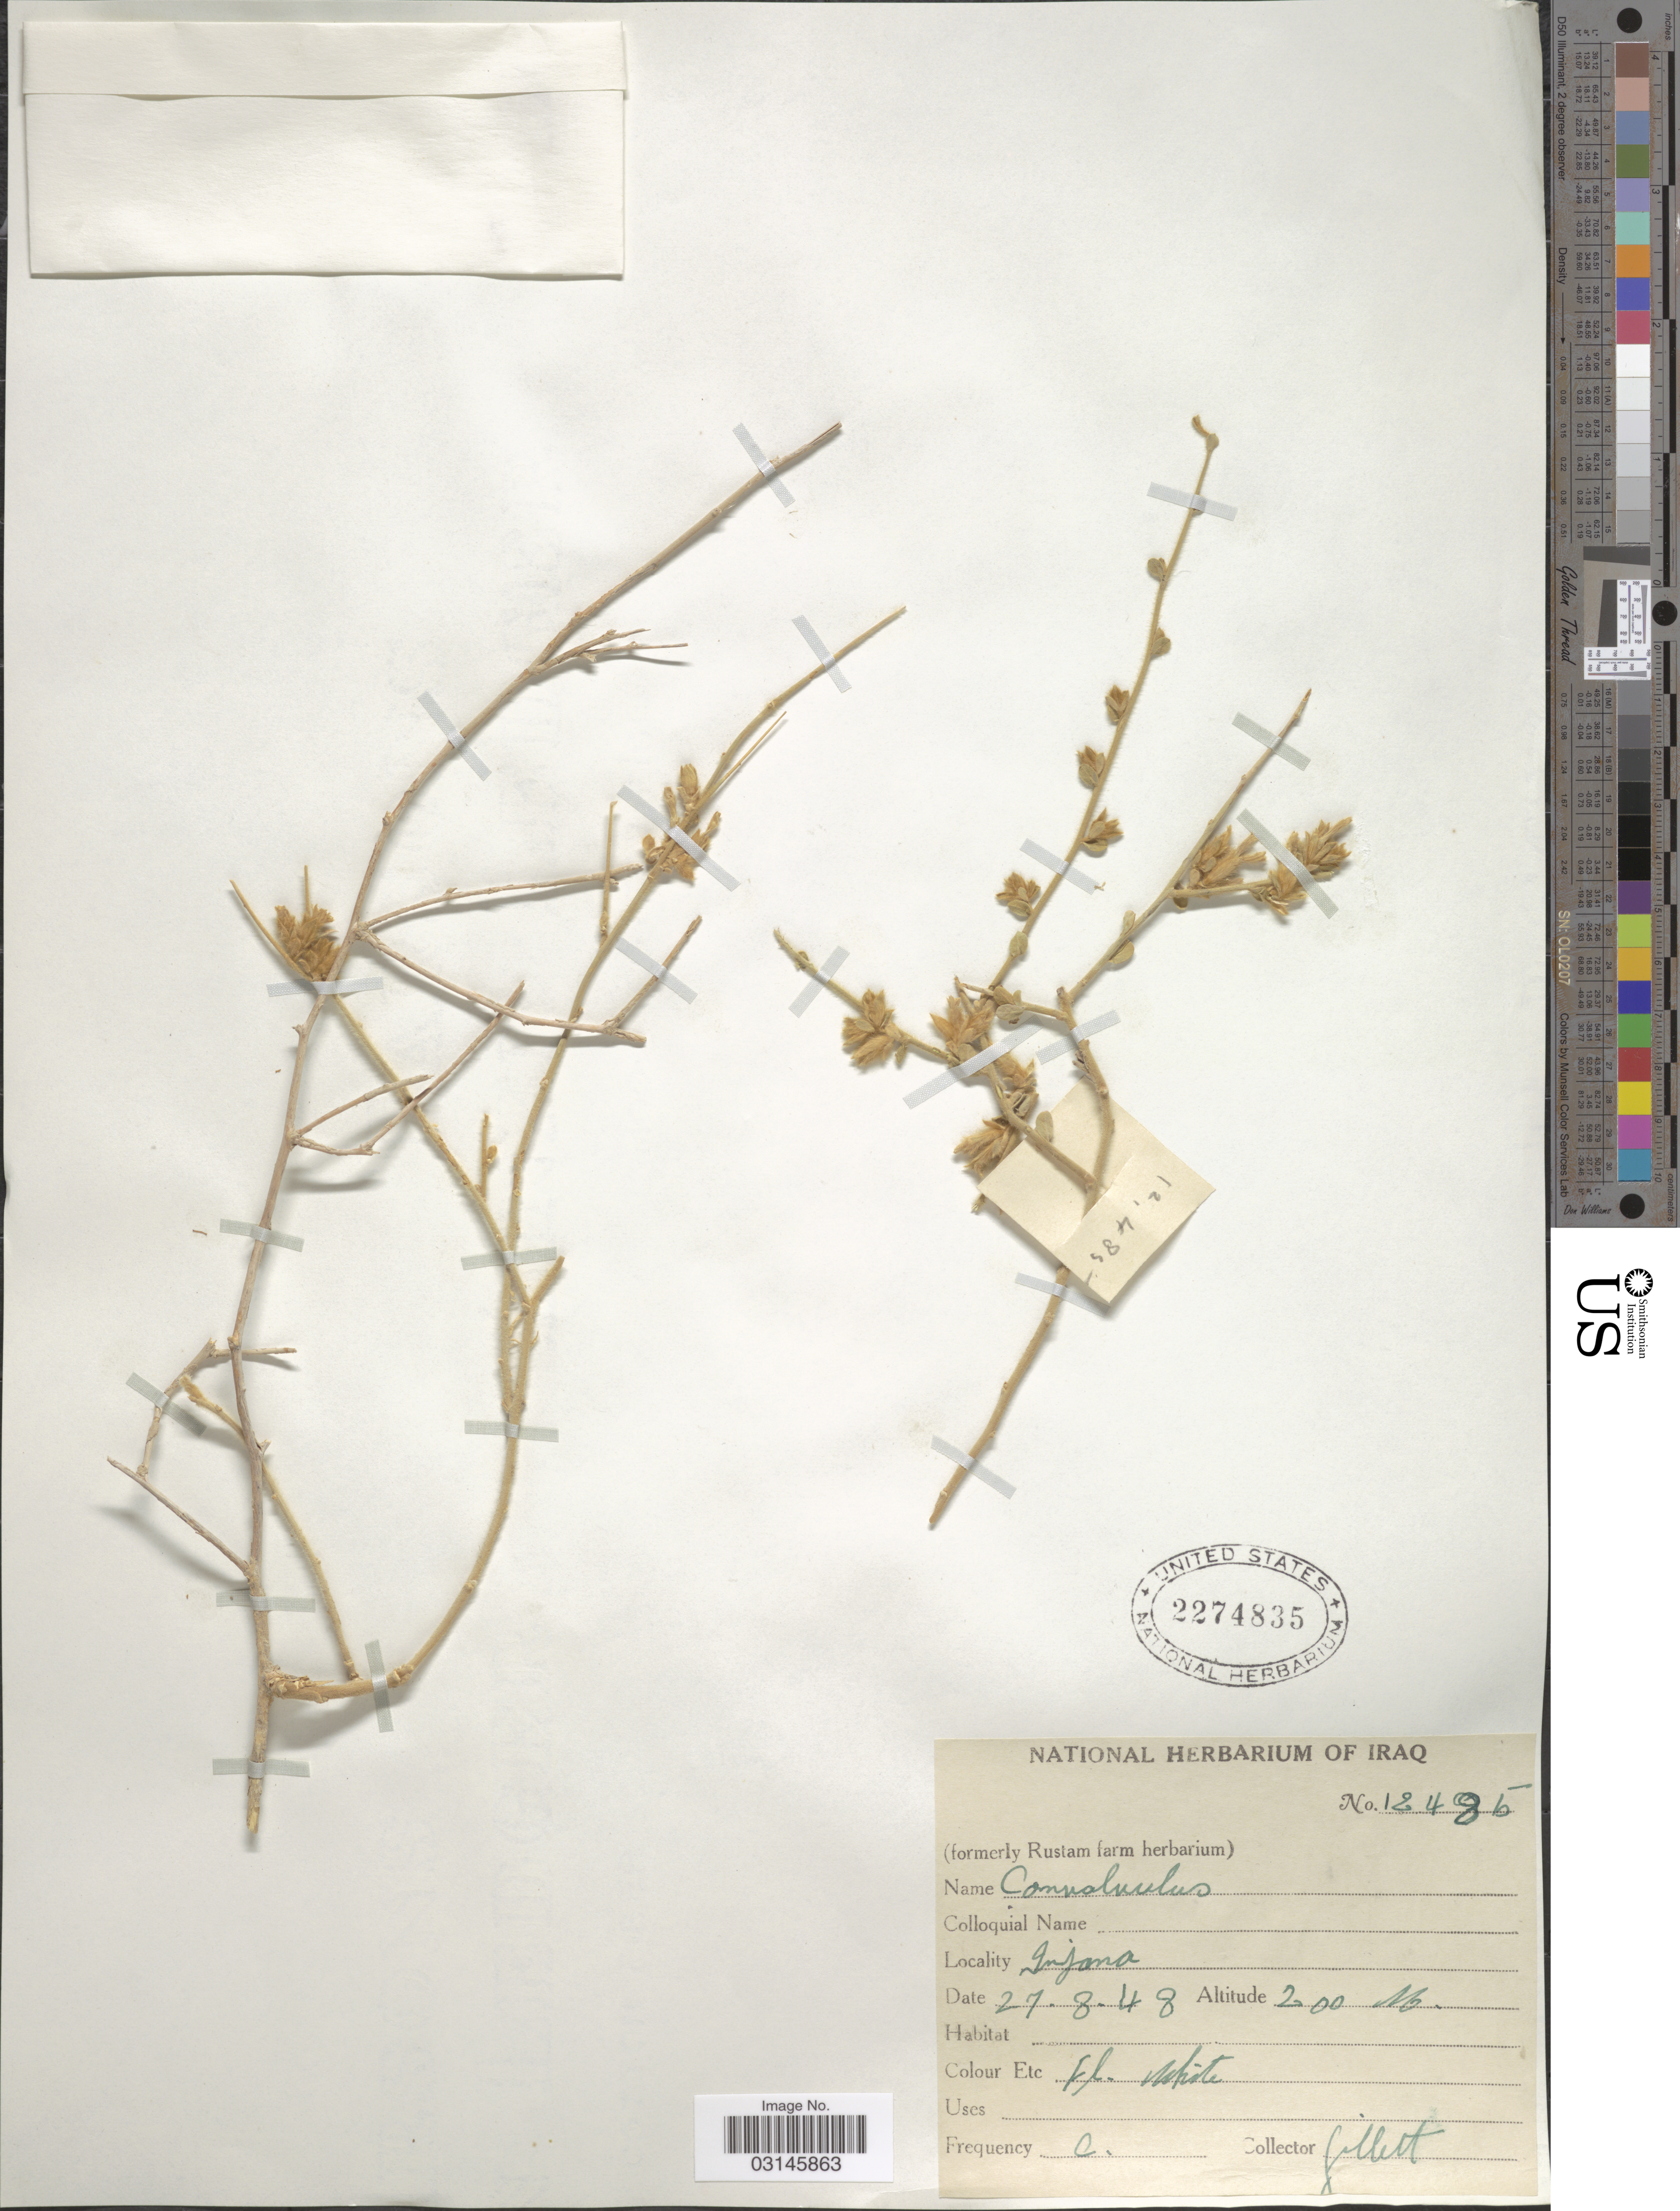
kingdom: Plantae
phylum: Tracheophyta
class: Magnoliopsida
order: Solanales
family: Convolvulaceae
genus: Convolvulus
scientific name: Convolvulus sp.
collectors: Gillett, --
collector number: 12485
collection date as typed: Transcribed d/m/y: 27/8/48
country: Iraq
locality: Injana.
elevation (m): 200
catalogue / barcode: US 2274835